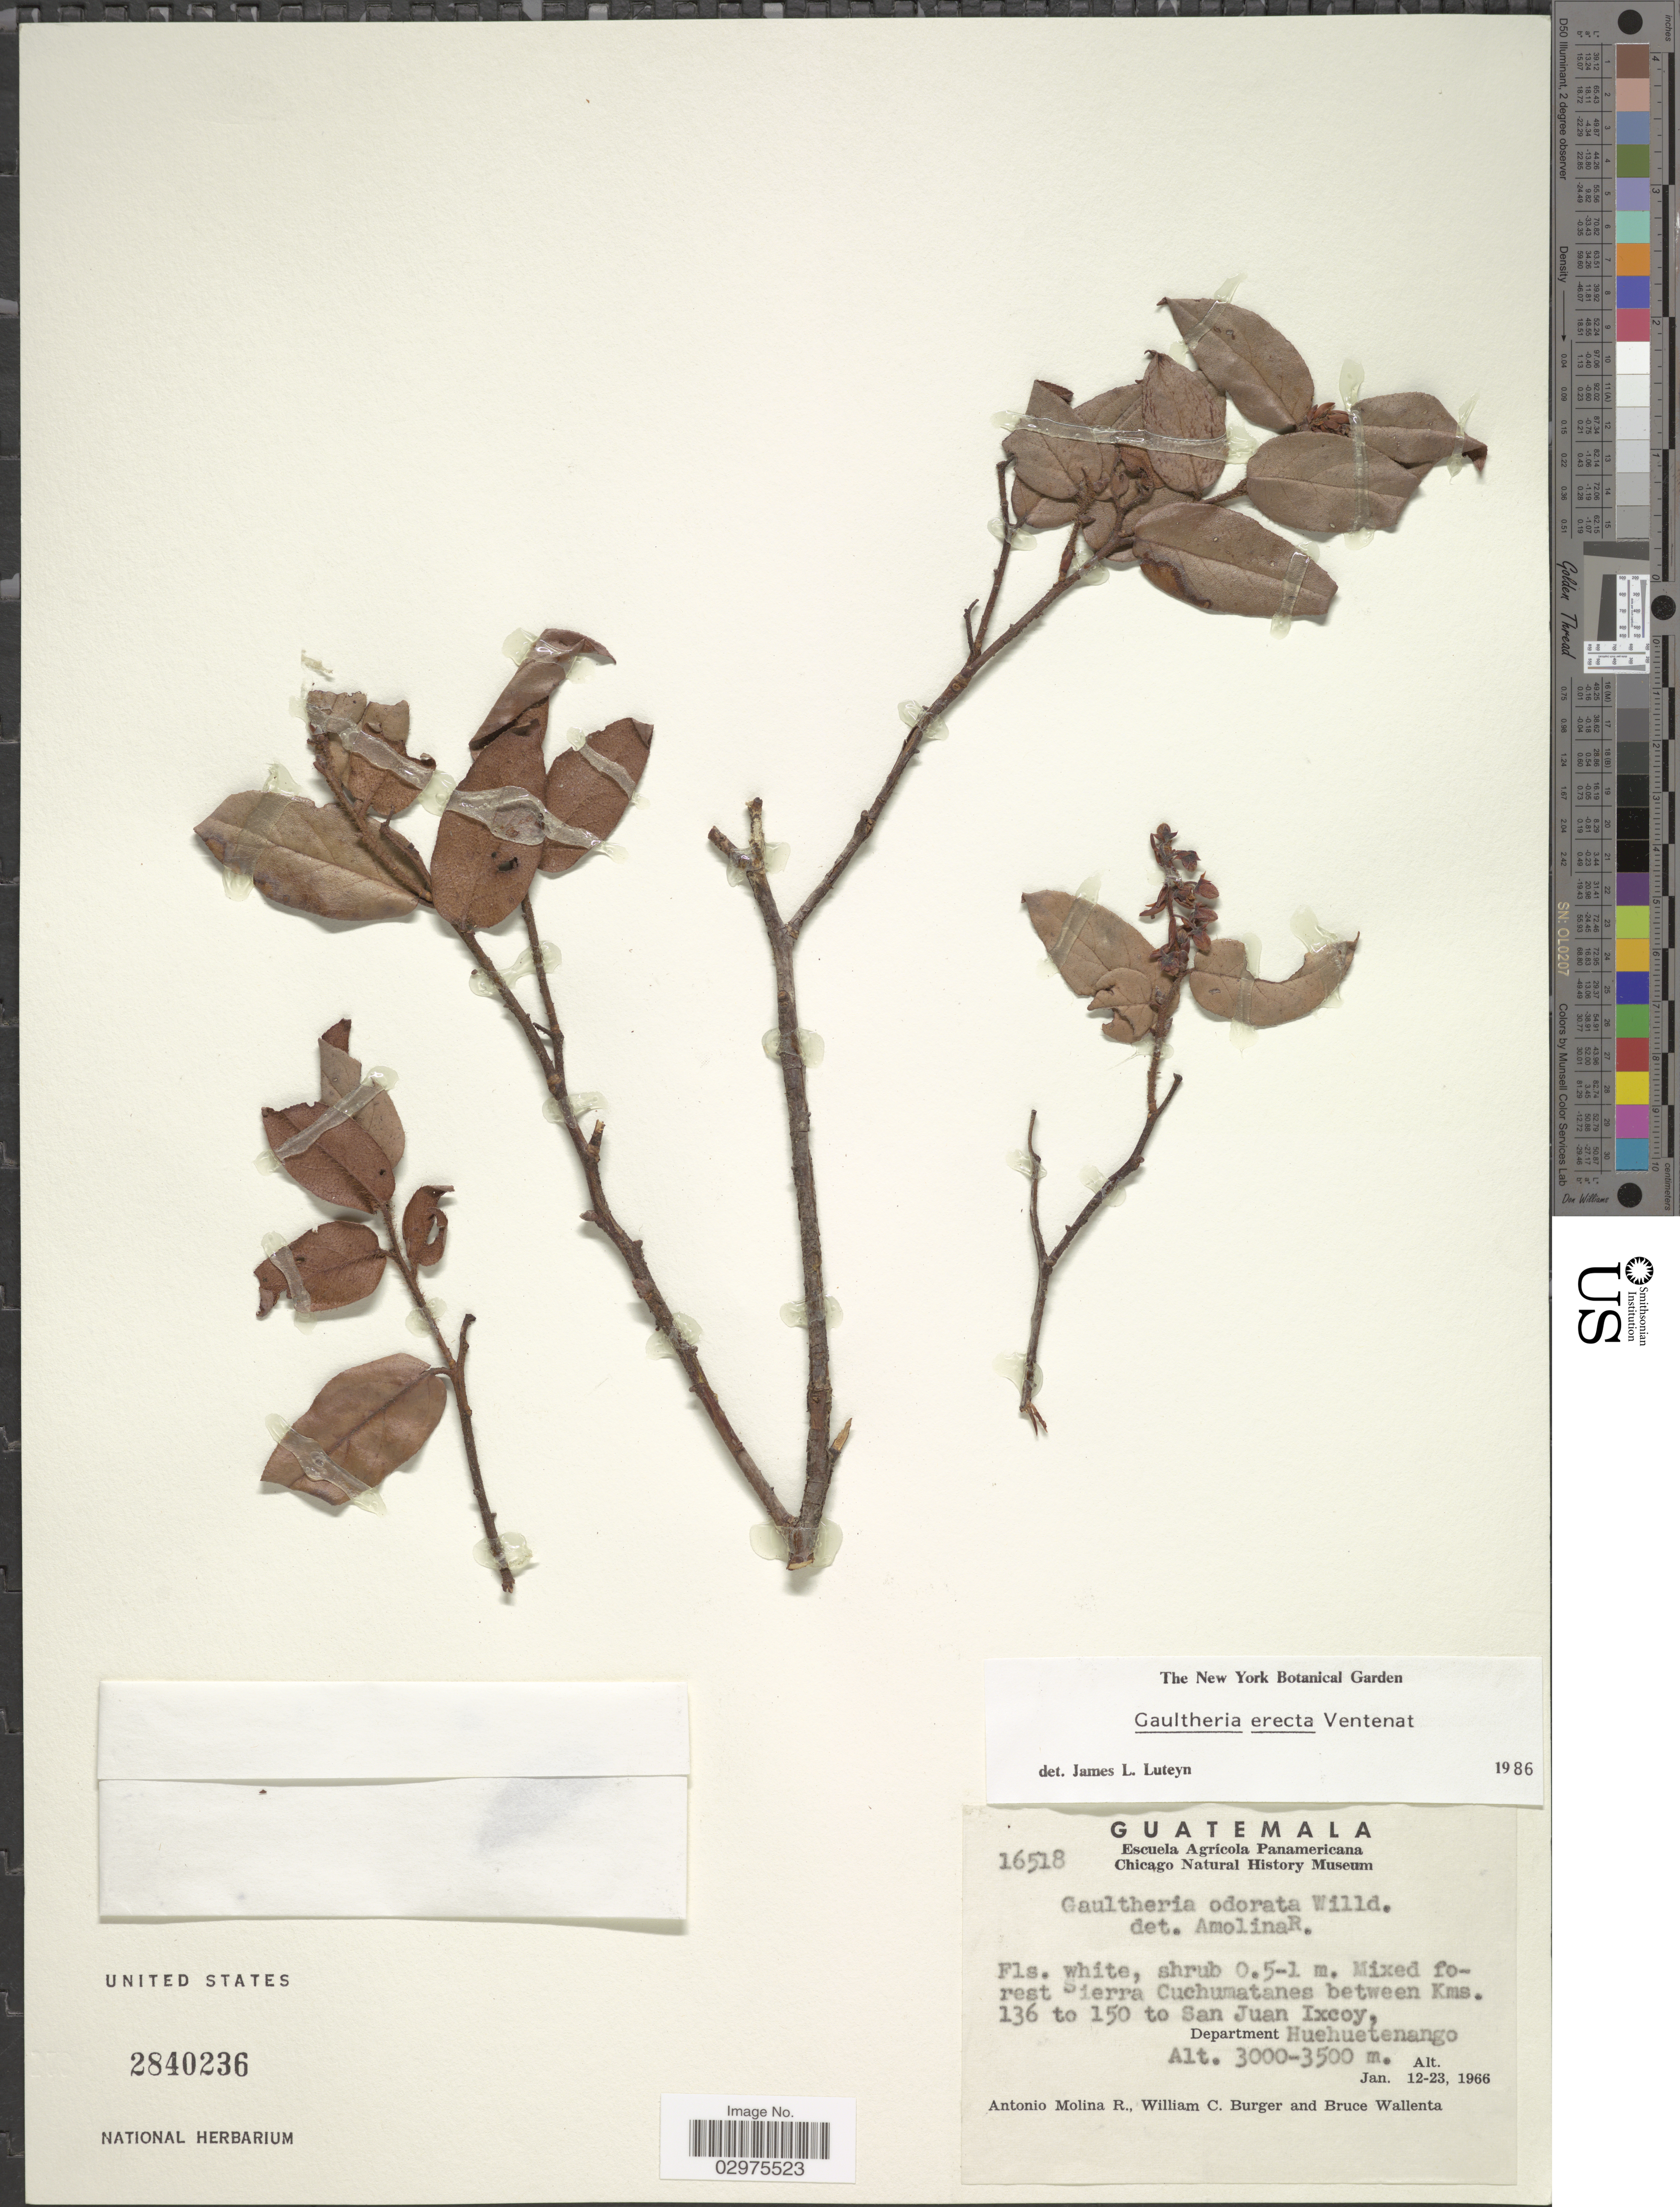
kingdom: Plantae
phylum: Tracheophyta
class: Magnoliopsida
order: Ericales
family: Ericaceae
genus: Gaultheria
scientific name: Gaultheria erecta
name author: Vent.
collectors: A. Molina R., W. Burger & B. Wallenta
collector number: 16518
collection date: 1966-01-12/1966-01-23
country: Guatemala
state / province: Huehuetenango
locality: Sierra Cuchumatanes between Kms. 136 to 150 to San Juan Ixcoy, Department of Huehuetenango.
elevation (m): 3000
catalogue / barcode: US 2840236